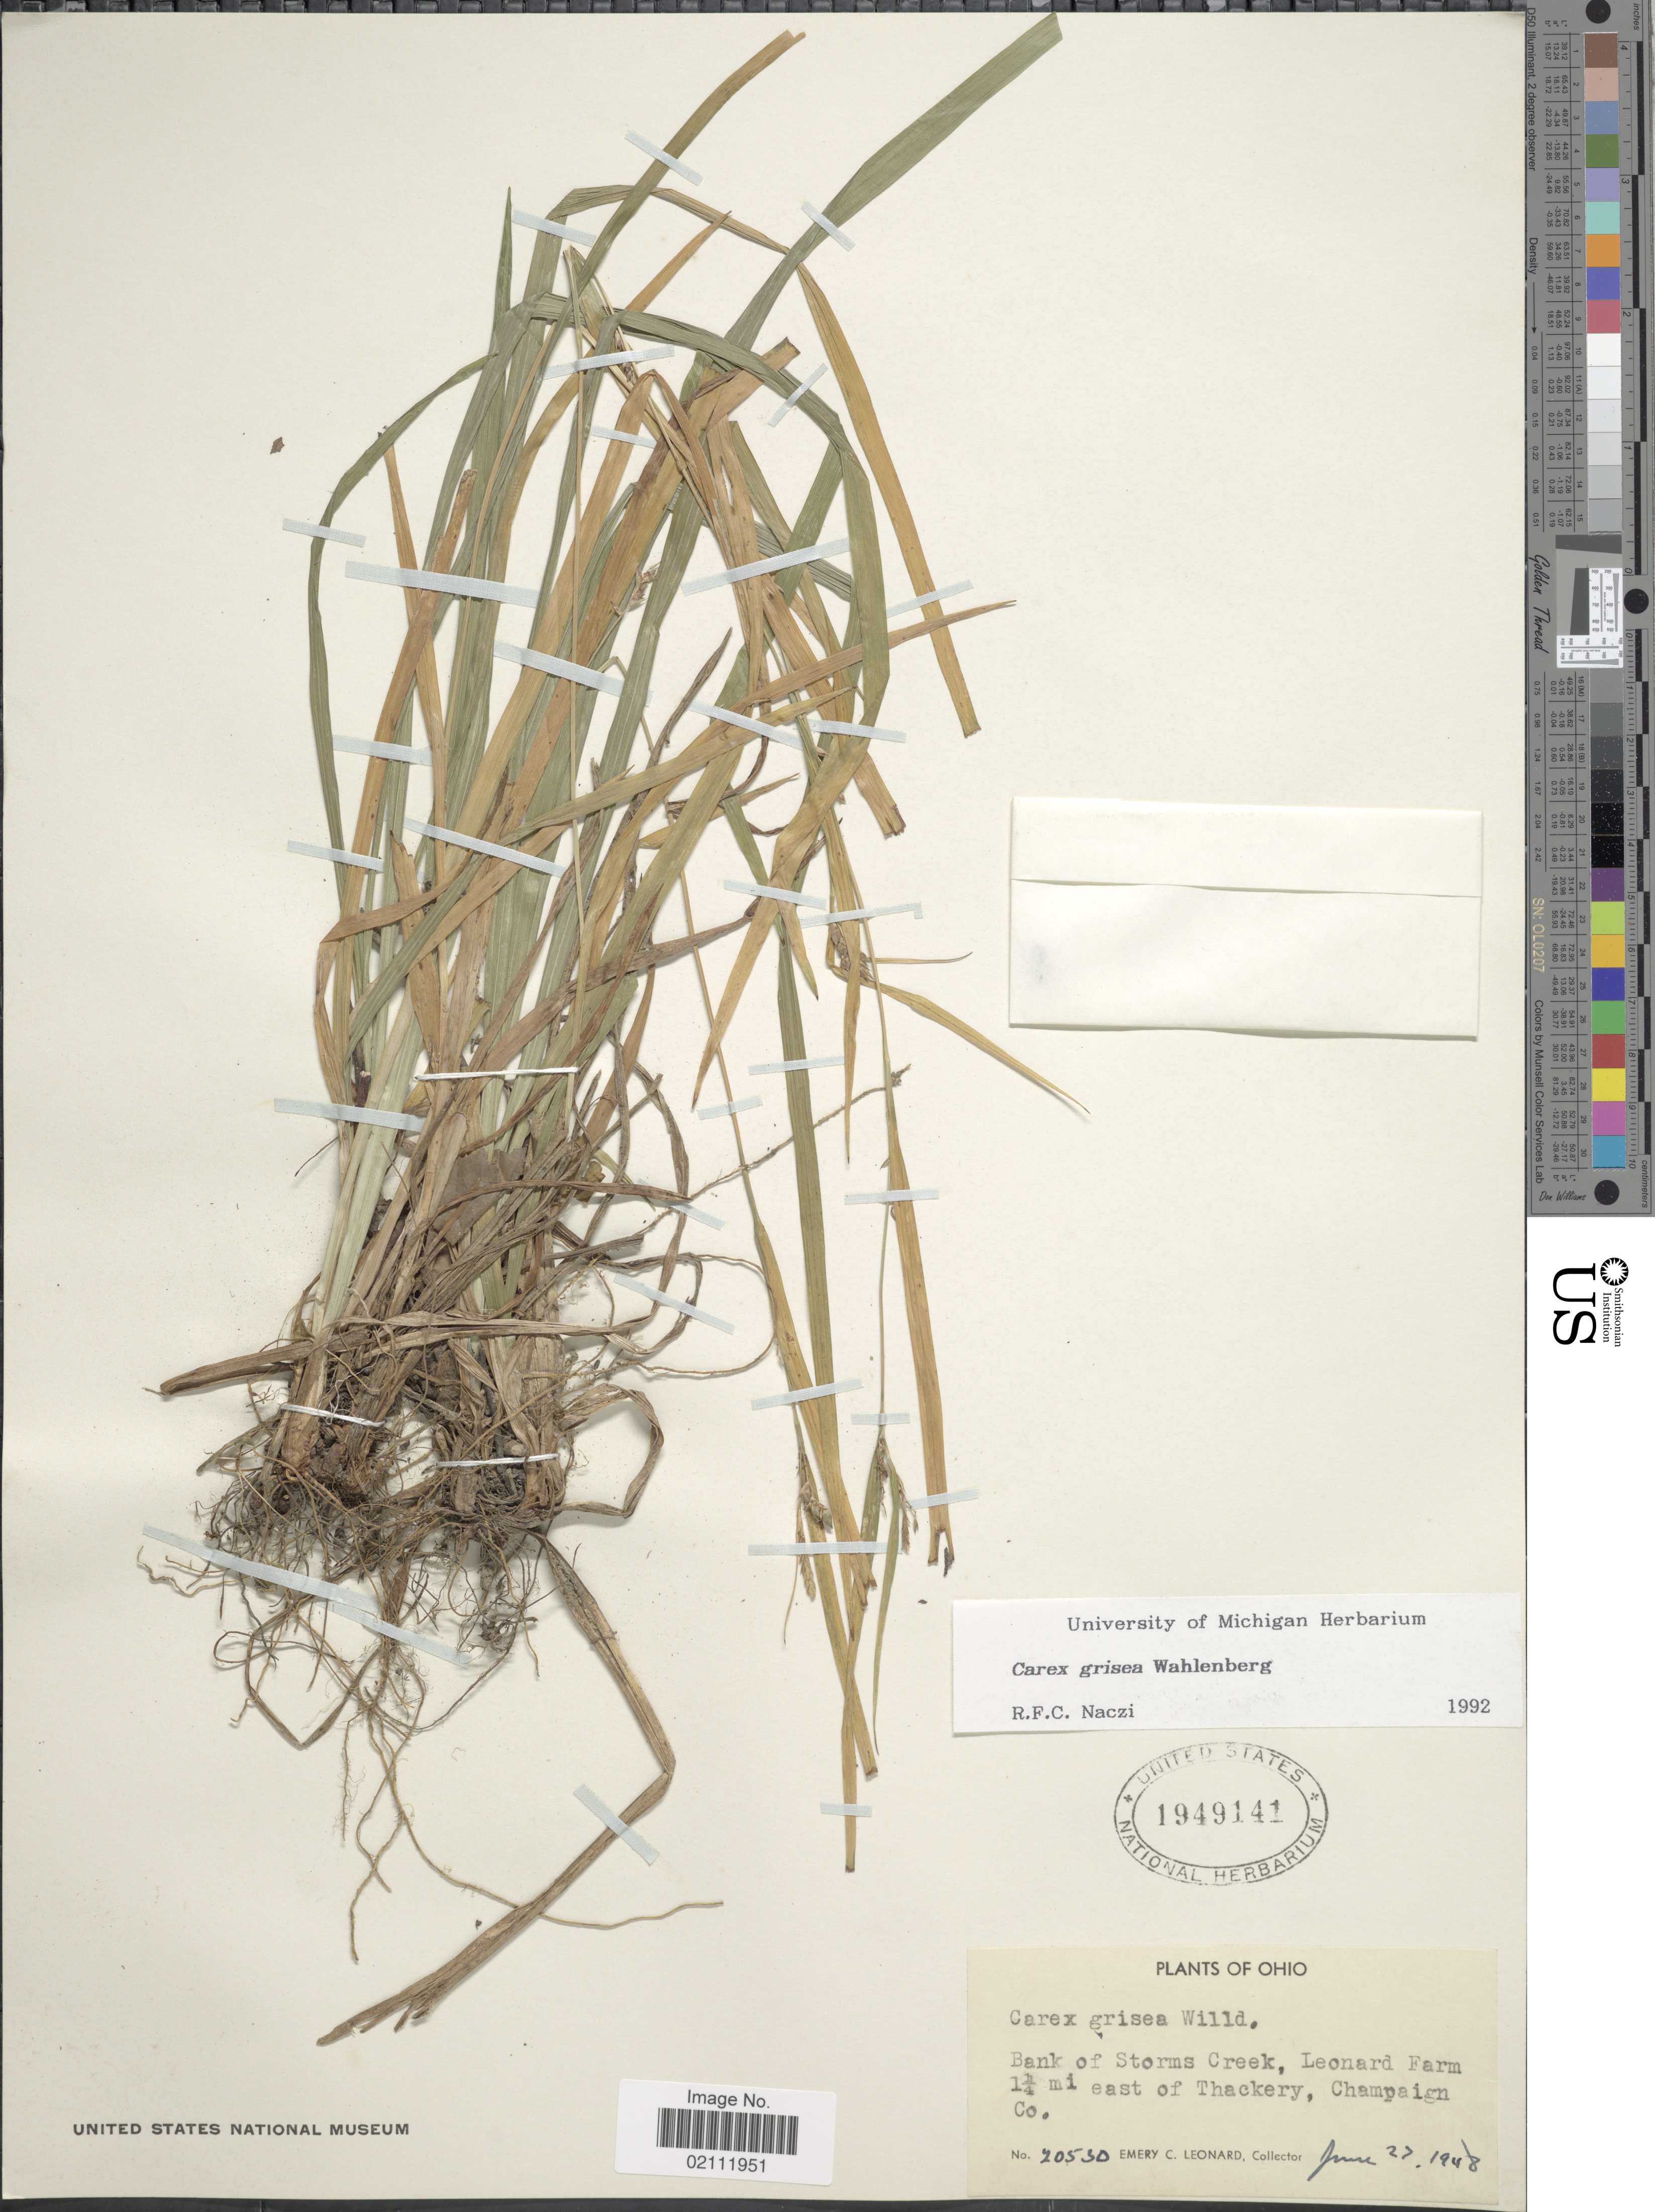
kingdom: Plantae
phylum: Tracheophyta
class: Liliopsida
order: Poales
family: Cyperaceae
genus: Carex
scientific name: Carex grisea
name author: Wahlenb.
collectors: E. C. Leonard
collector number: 20530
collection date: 1948-06-27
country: United States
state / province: Ohio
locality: Banks of Storms Creek, Leonard Farm 1¼ mi east of Thackery, Champaign Co.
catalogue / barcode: US 1949141